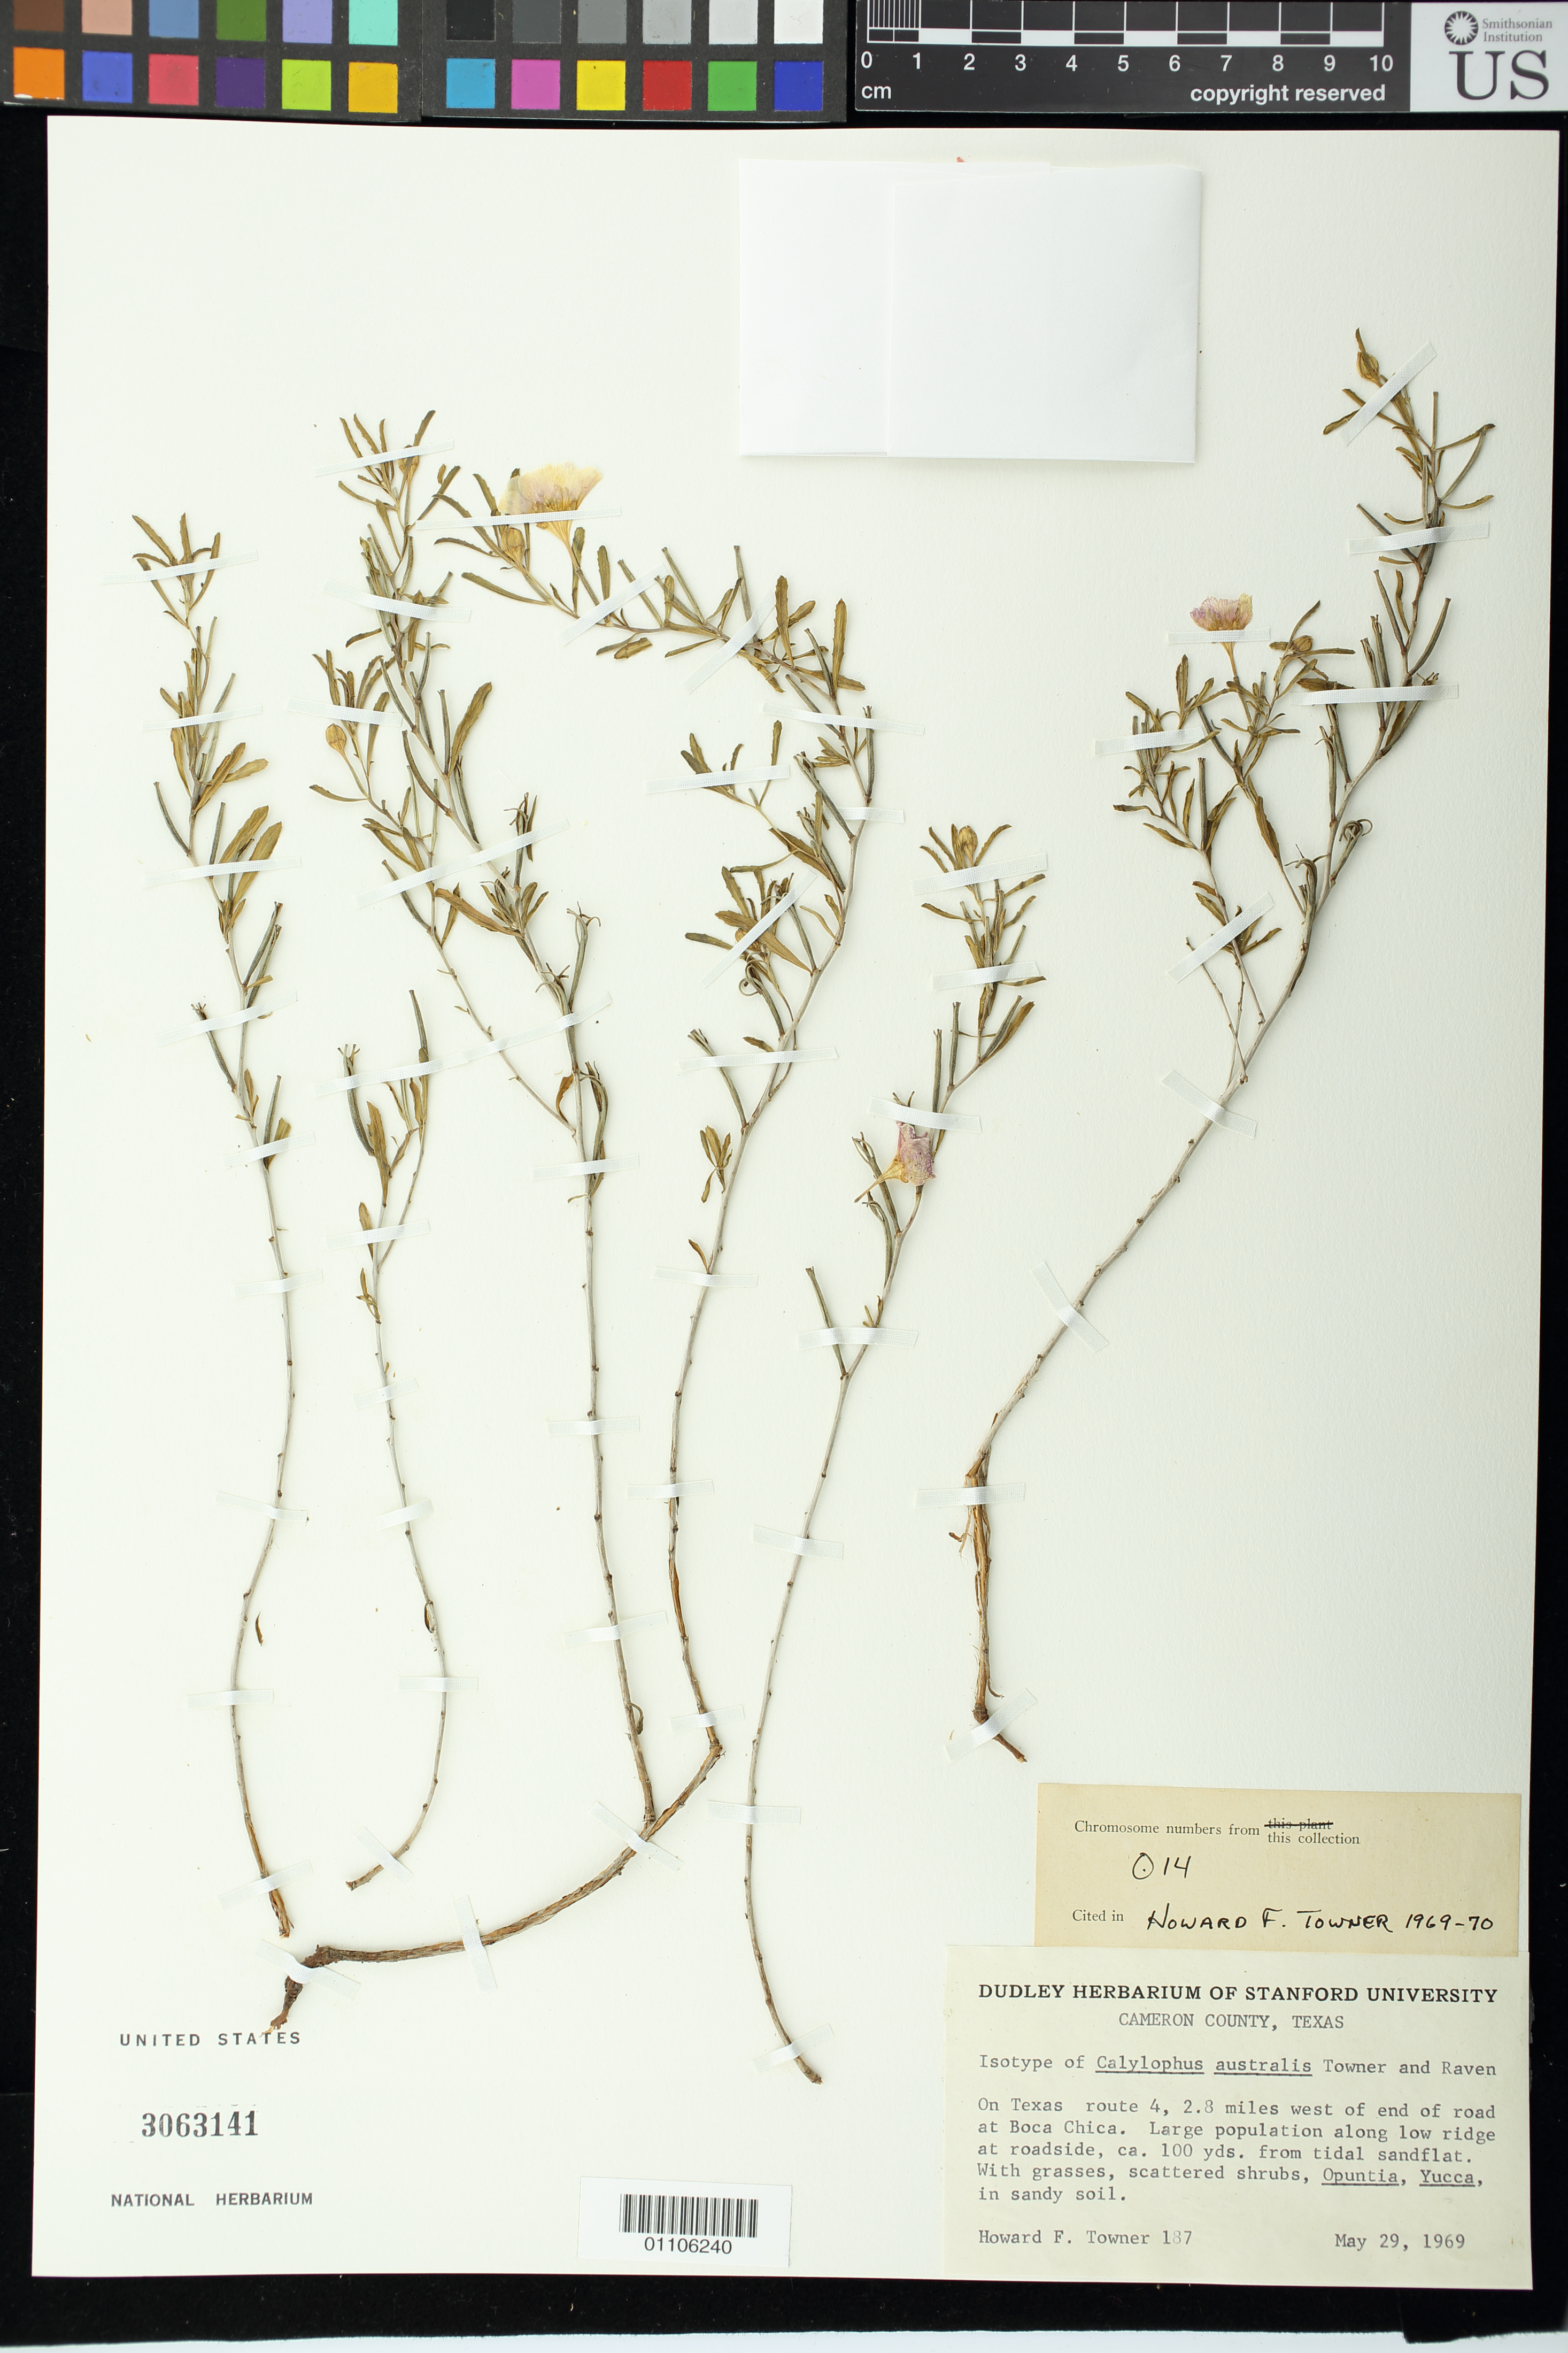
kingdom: Plantae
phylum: Tracheophyta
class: Magnoliopsida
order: Myrtales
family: Onagraceae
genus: Calylophus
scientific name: Calylophus australis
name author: Towner & P.H. Raven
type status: Isotype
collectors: H. F. Towner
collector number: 187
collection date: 1969-05-29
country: United States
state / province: Texas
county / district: Cameron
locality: On Texas route 4, 2.8 miles west of end of road at Boca Chica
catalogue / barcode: US 3063141